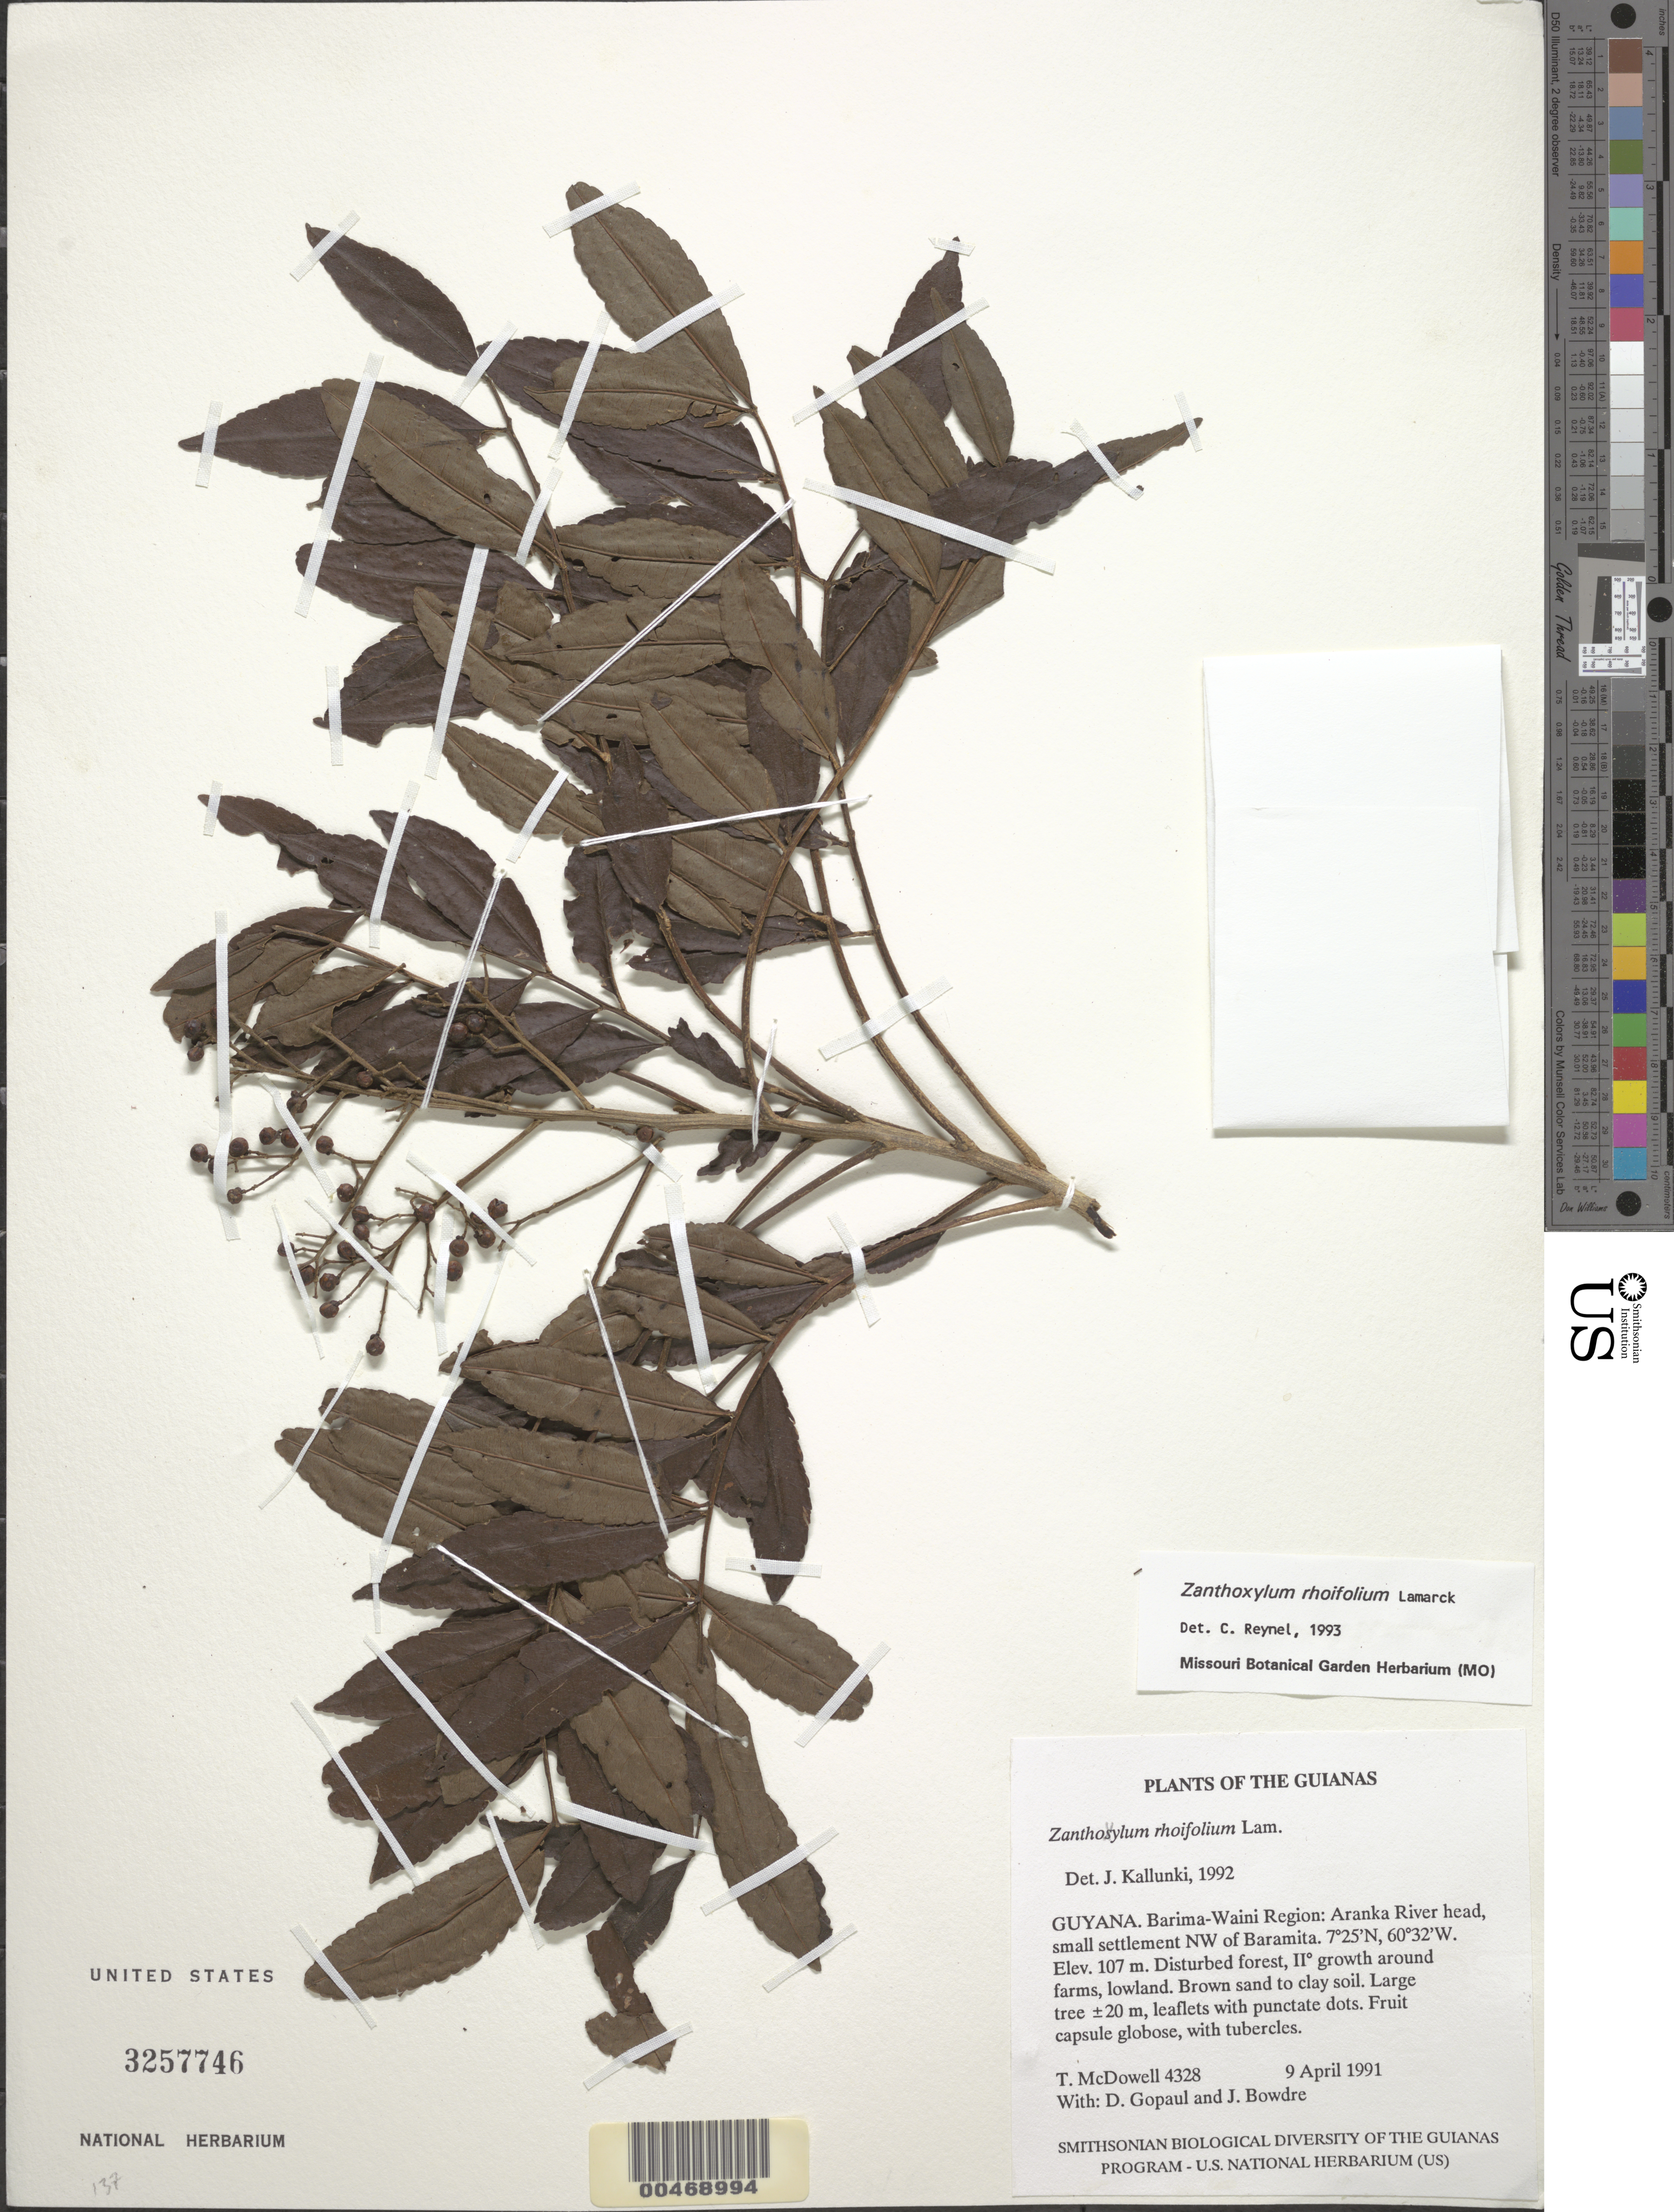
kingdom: Plantae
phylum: Tracheophyta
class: Magnoliopsida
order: Sapindales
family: Rutaceae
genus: Zanthoxylum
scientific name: Zanthoxylum rhoifolium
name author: Lam.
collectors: T. McDowell, D. Gopaul & J. Bowdre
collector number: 4328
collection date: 1991-04-09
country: Guyana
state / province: Barima-Waini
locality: Barima-Waini Region: Aranka River head, small settlement NW of Baramita.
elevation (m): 107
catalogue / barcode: US 3257746